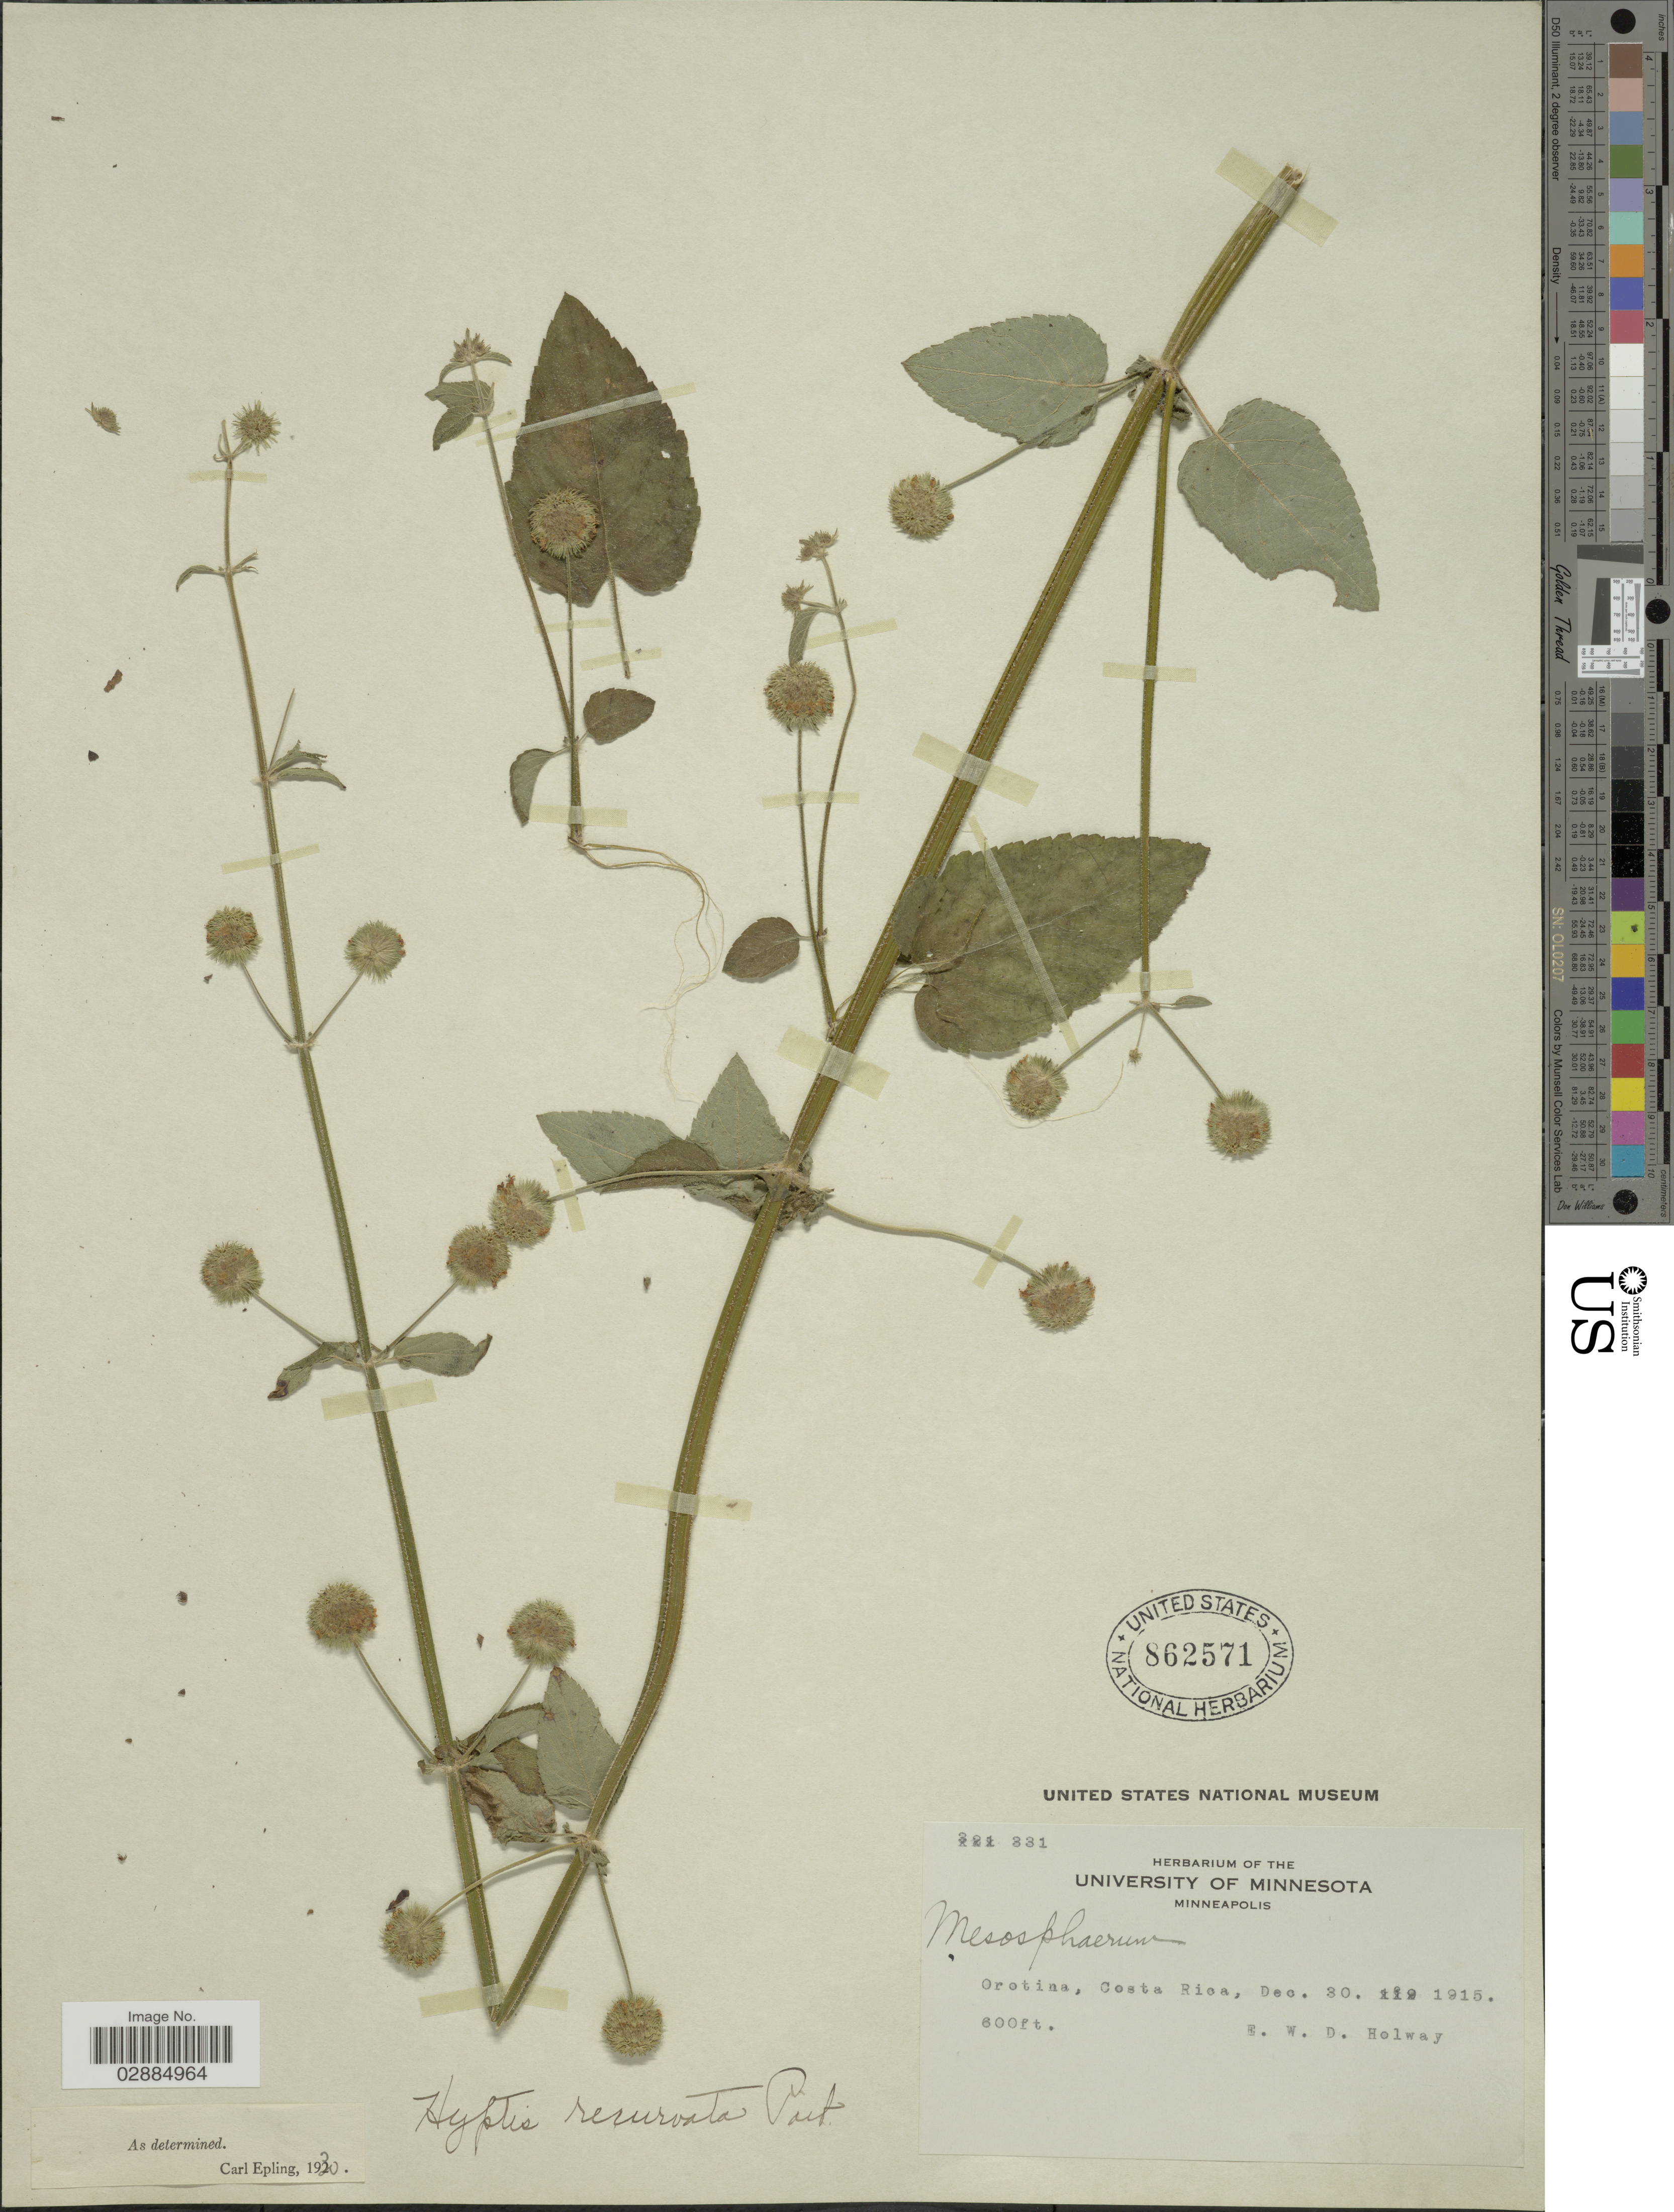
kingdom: Plantae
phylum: Tracheophyta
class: Magnoliopsida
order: Lamiales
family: Lamiaceae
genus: Hyptis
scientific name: Hyptis recurvata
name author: Poit.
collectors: E. W. D. Holway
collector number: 331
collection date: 1915-12-30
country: Costa Rica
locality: Orotina, Costa Rica.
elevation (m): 183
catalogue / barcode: US 862571